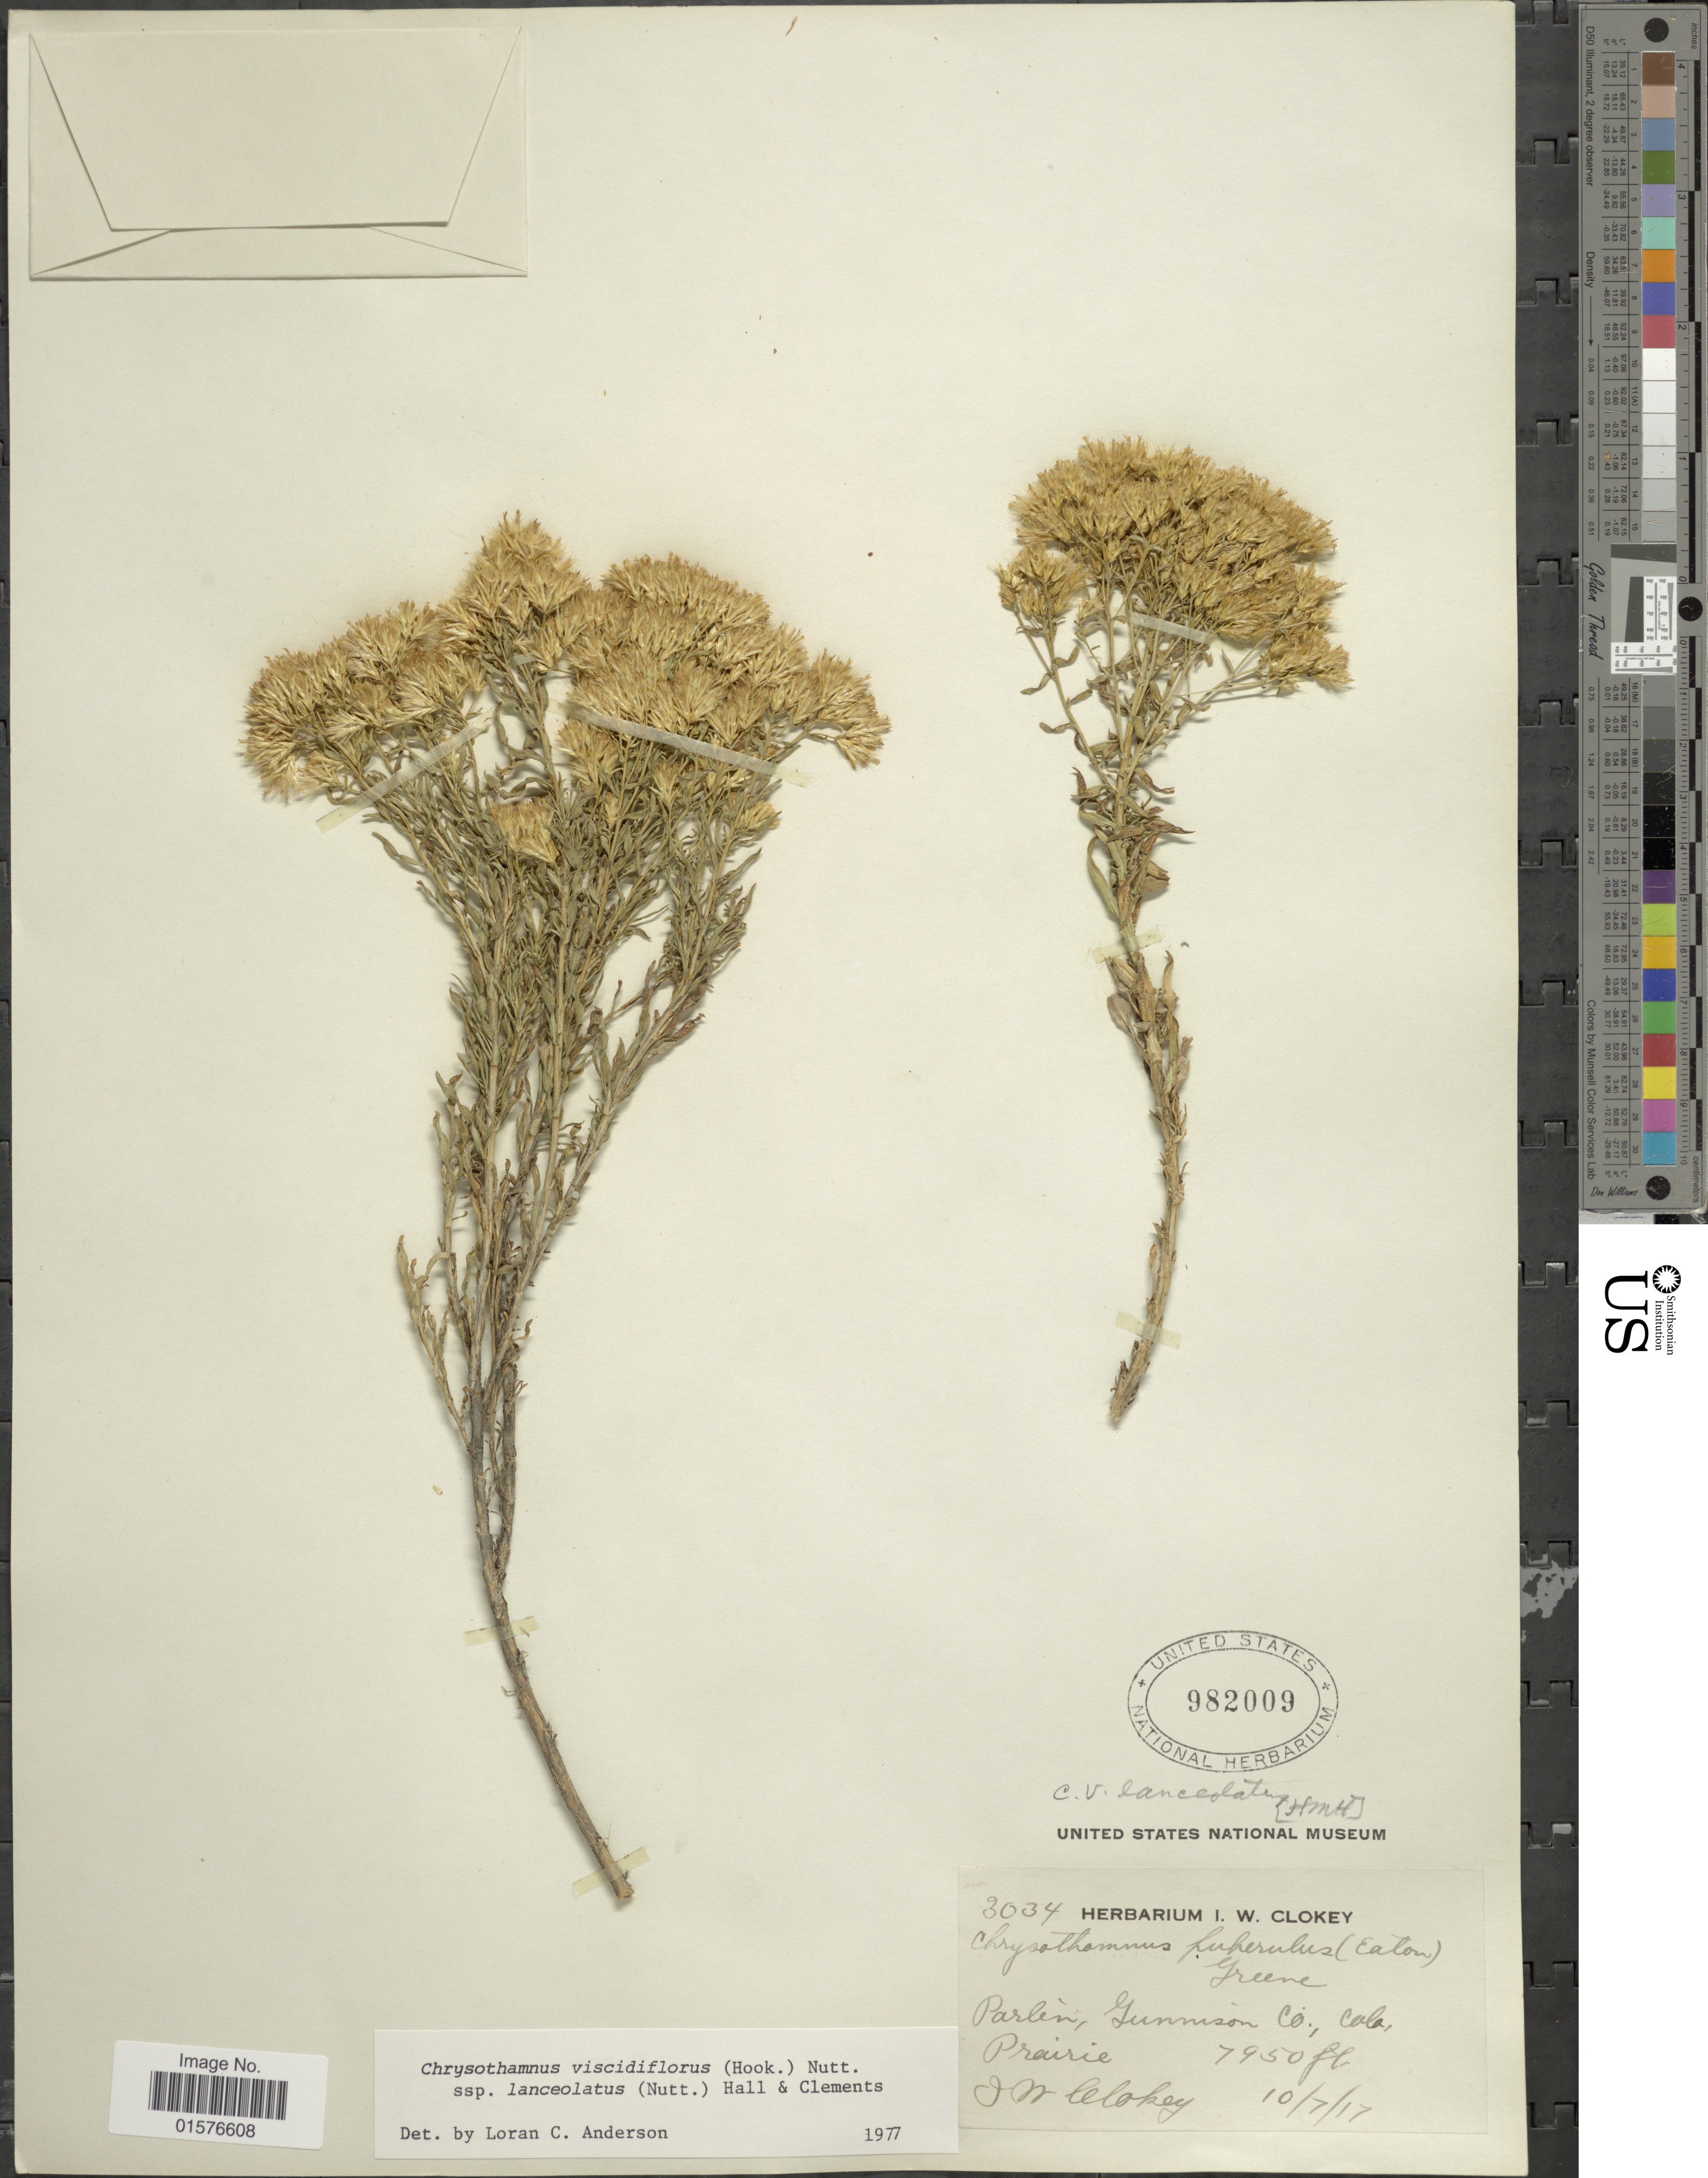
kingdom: Plantae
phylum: Tracheophyta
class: Magnoliopsida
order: Asterales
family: Asteraceae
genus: Chrysothamnus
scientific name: Chrysothamnus viscidiflorus subsp. lanceolatus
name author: (Nutt.) H.M. Hall & Clem.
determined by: Urbatsch, Lowell E., Curator (LSU), Louisiana State University (UNITED STATES)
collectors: J. Clokey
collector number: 3034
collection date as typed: Transcribed d/m/y: 7/10/17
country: United States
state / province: Colorado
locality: Parlén, Gunnison Co. Prairie.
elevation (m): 2423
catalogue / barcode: US 982009